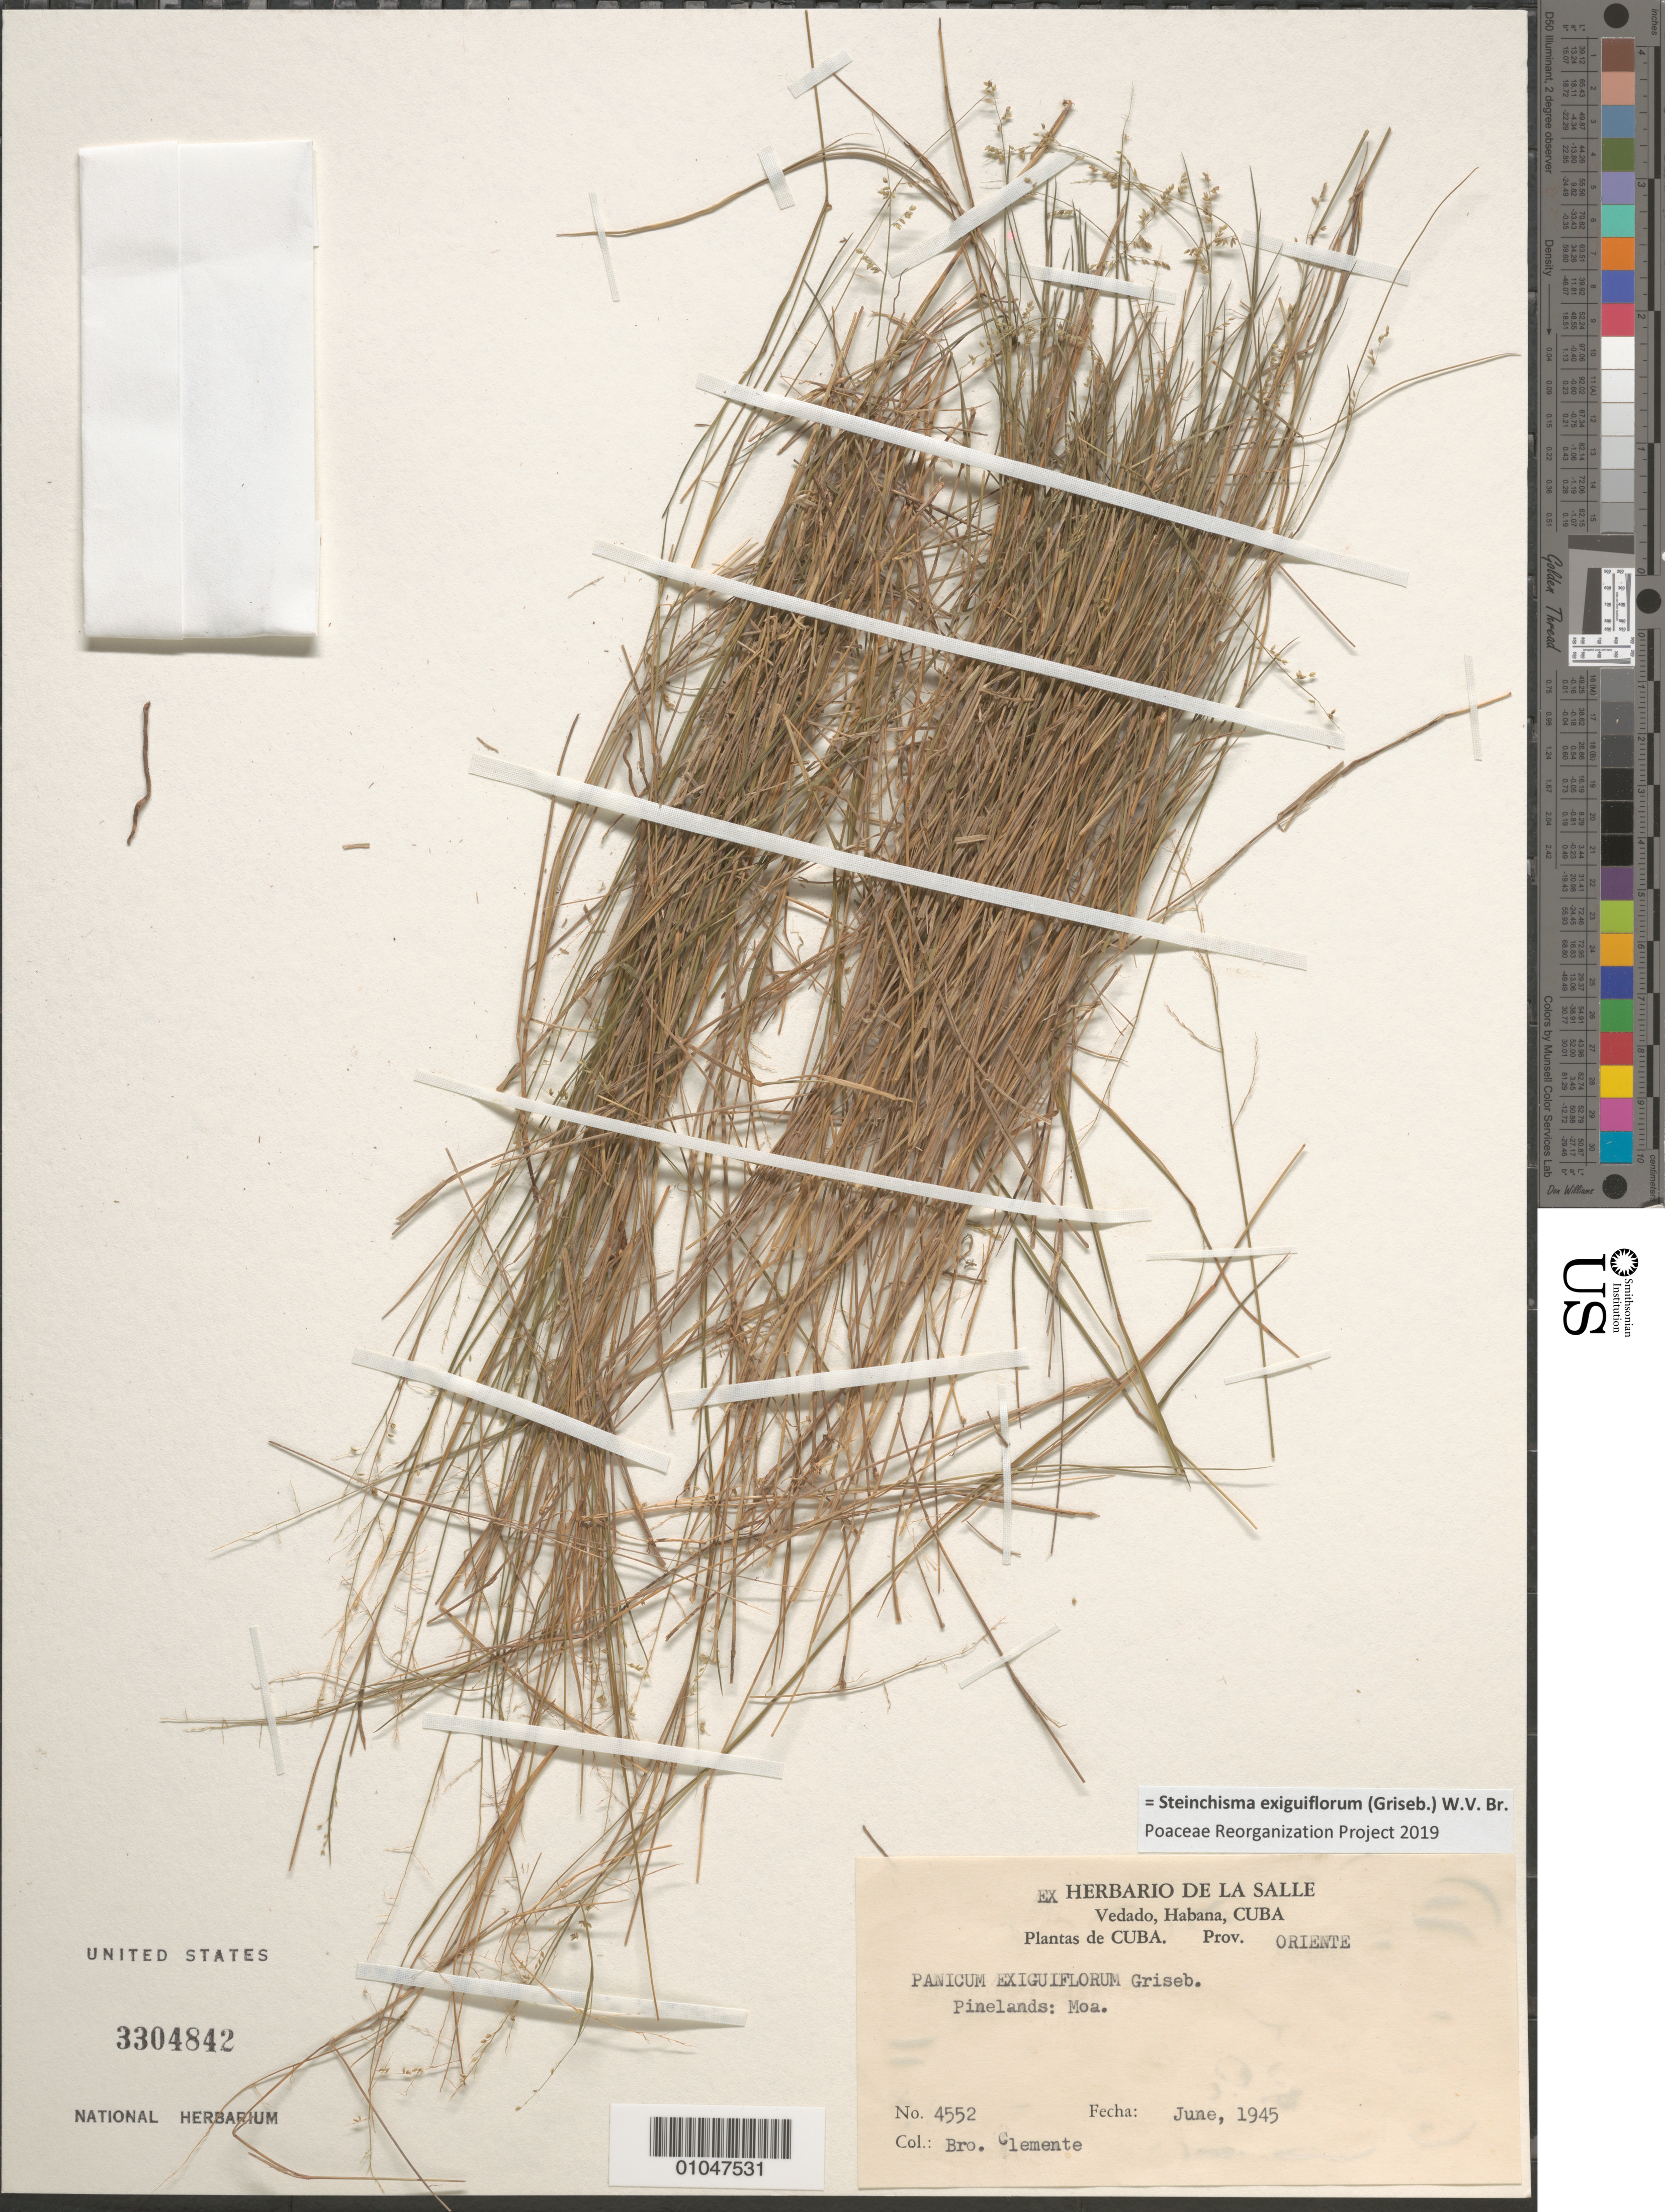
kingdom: Plantae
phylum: Tracheophyta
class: Liliopsida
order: Poales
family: Poaceae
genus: Panicum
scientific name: Panicum exiguiflorum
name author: Griseb.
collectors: Bro. Clemente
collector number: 4552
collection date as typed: Jun 1945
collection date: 1945-06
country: Cuba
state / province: Holguín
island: Cuba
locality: Pinelands: Moa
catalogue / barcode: US 3304842